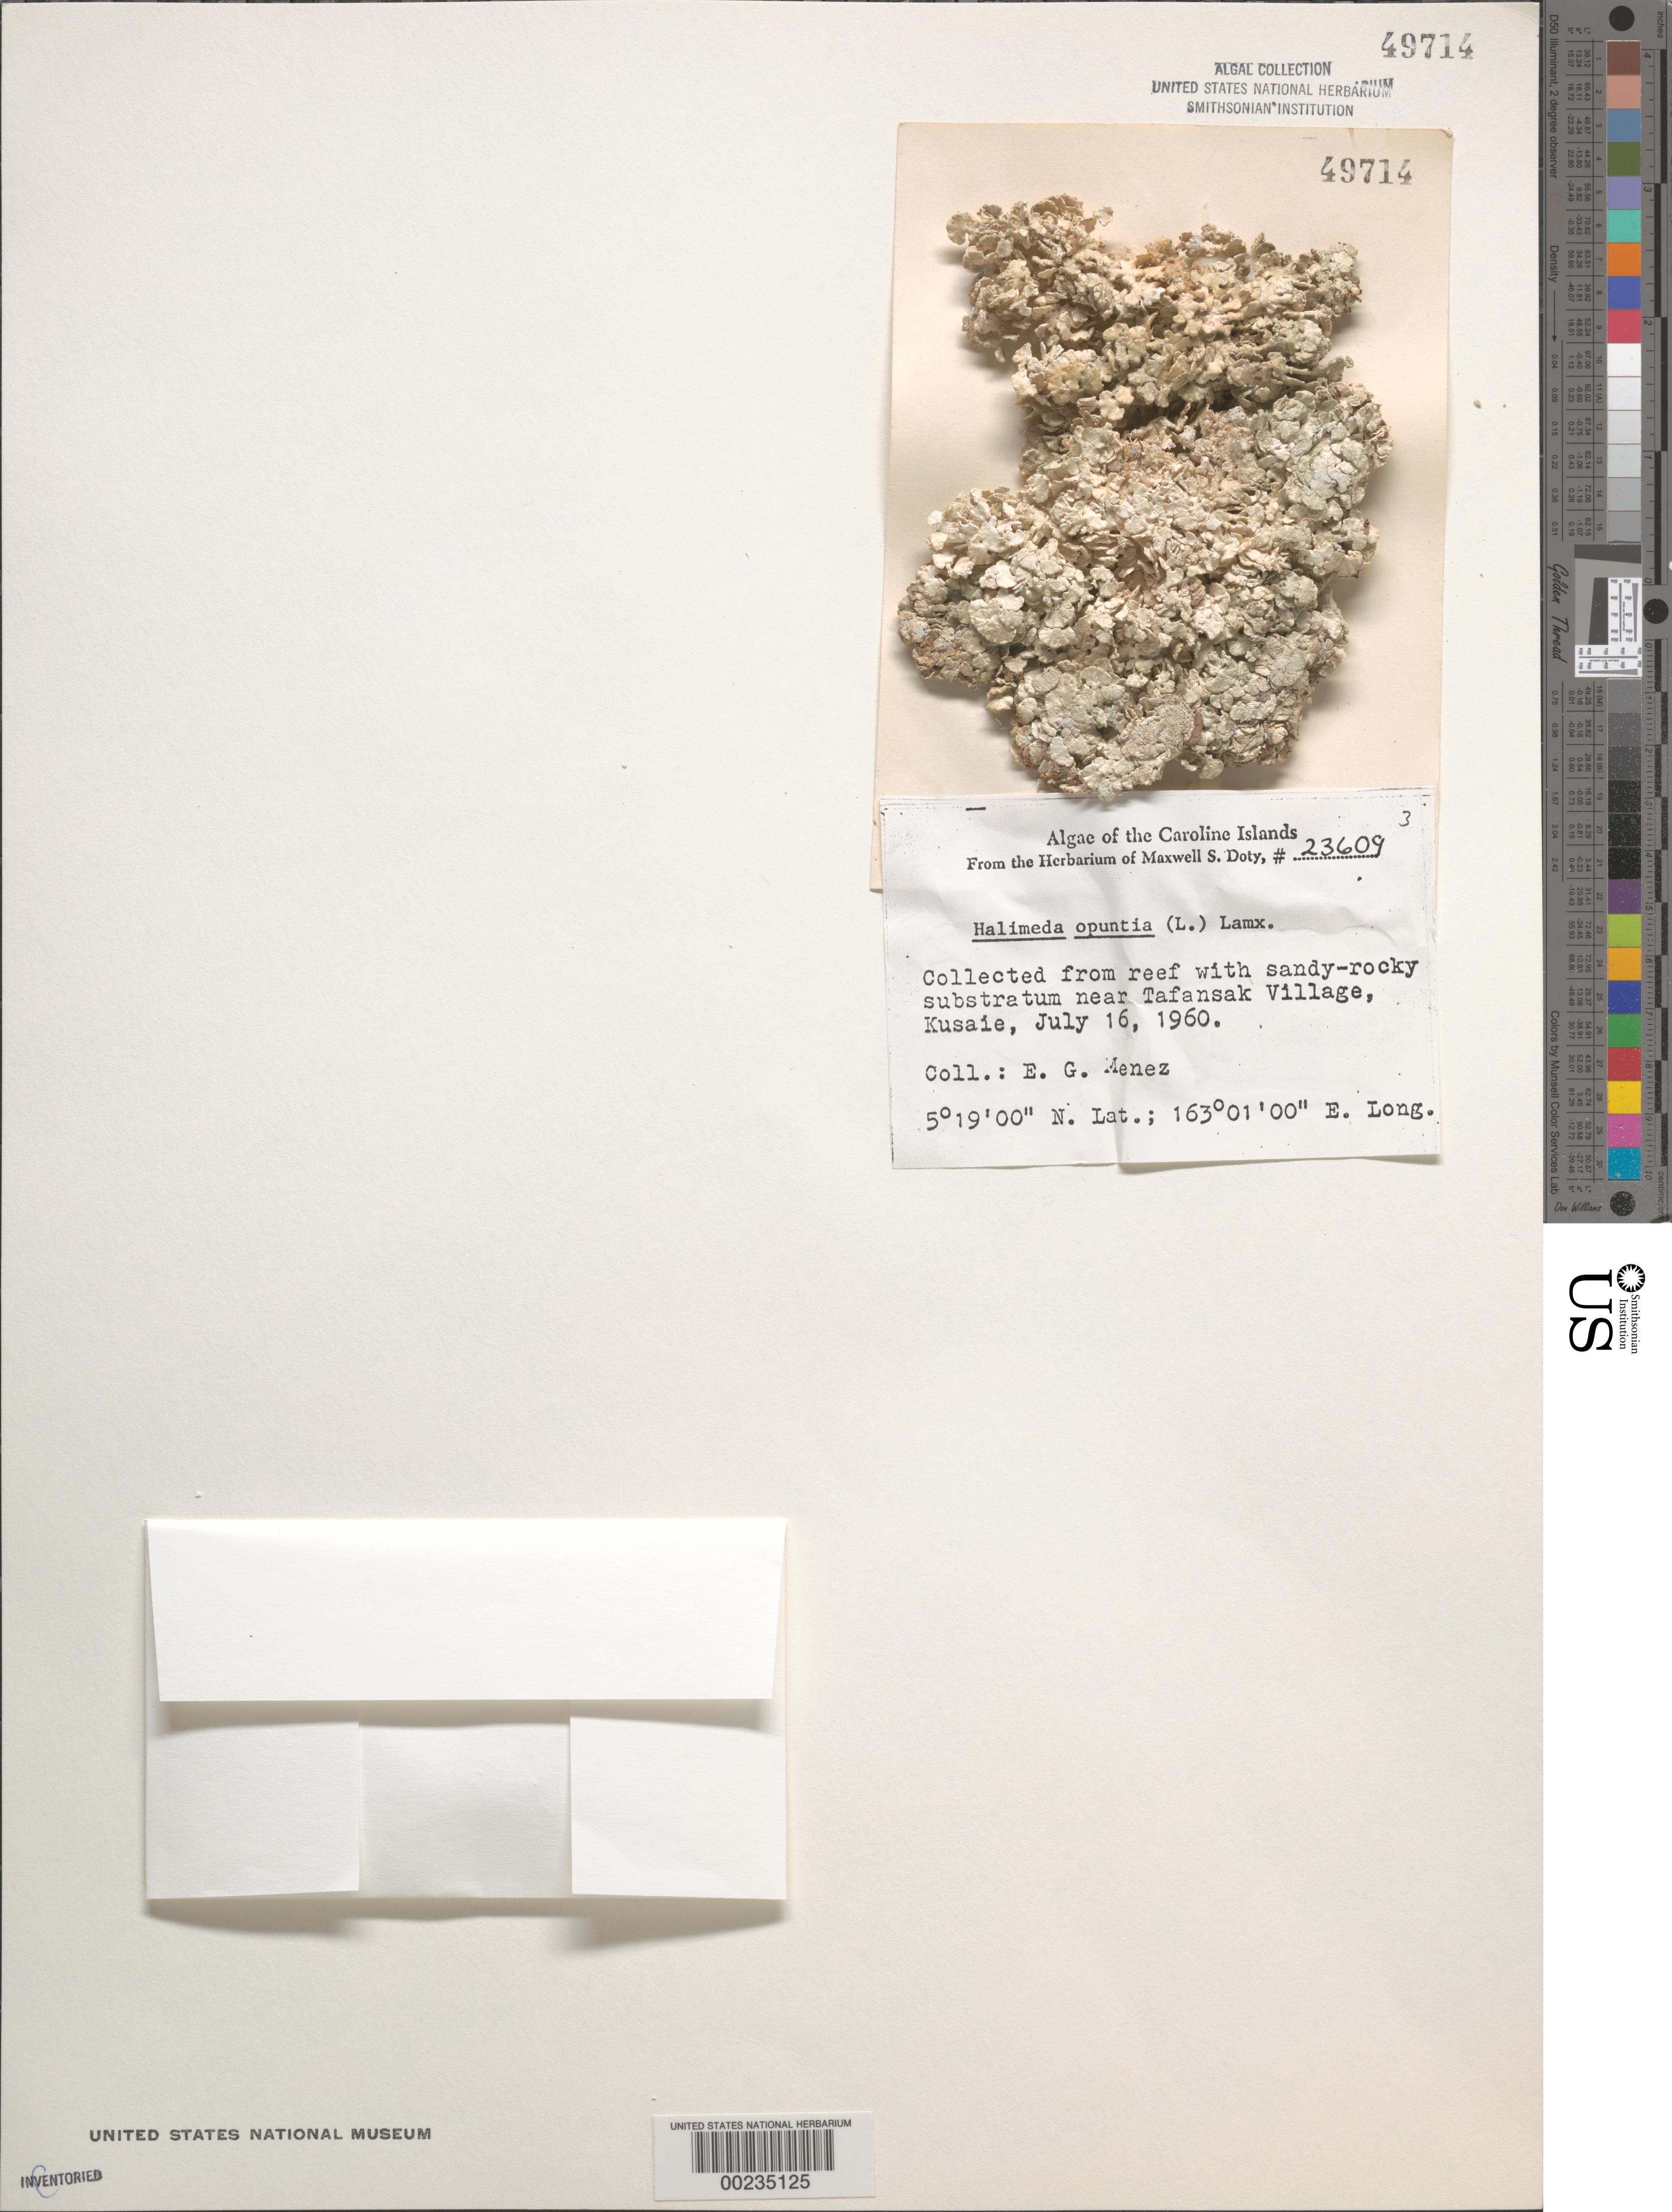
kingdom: Plantae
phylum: Chlorophyta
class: Ulvophyceae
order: Bryopsidales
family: Halimedaceae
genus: Halimeda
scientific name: Halimeda opuntia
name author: (L.) J.V.Lamouroux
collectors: Meñez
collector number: MSD 23609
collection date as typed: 16 Jul 1960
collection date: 1960-07-16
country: Micronesia, Federated States of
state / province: Kosrae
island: Kosrae [Kusaie]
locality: Near Tafansak village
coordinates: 5 19' 00" N, 163 01' 00" E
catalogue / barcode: US 49714